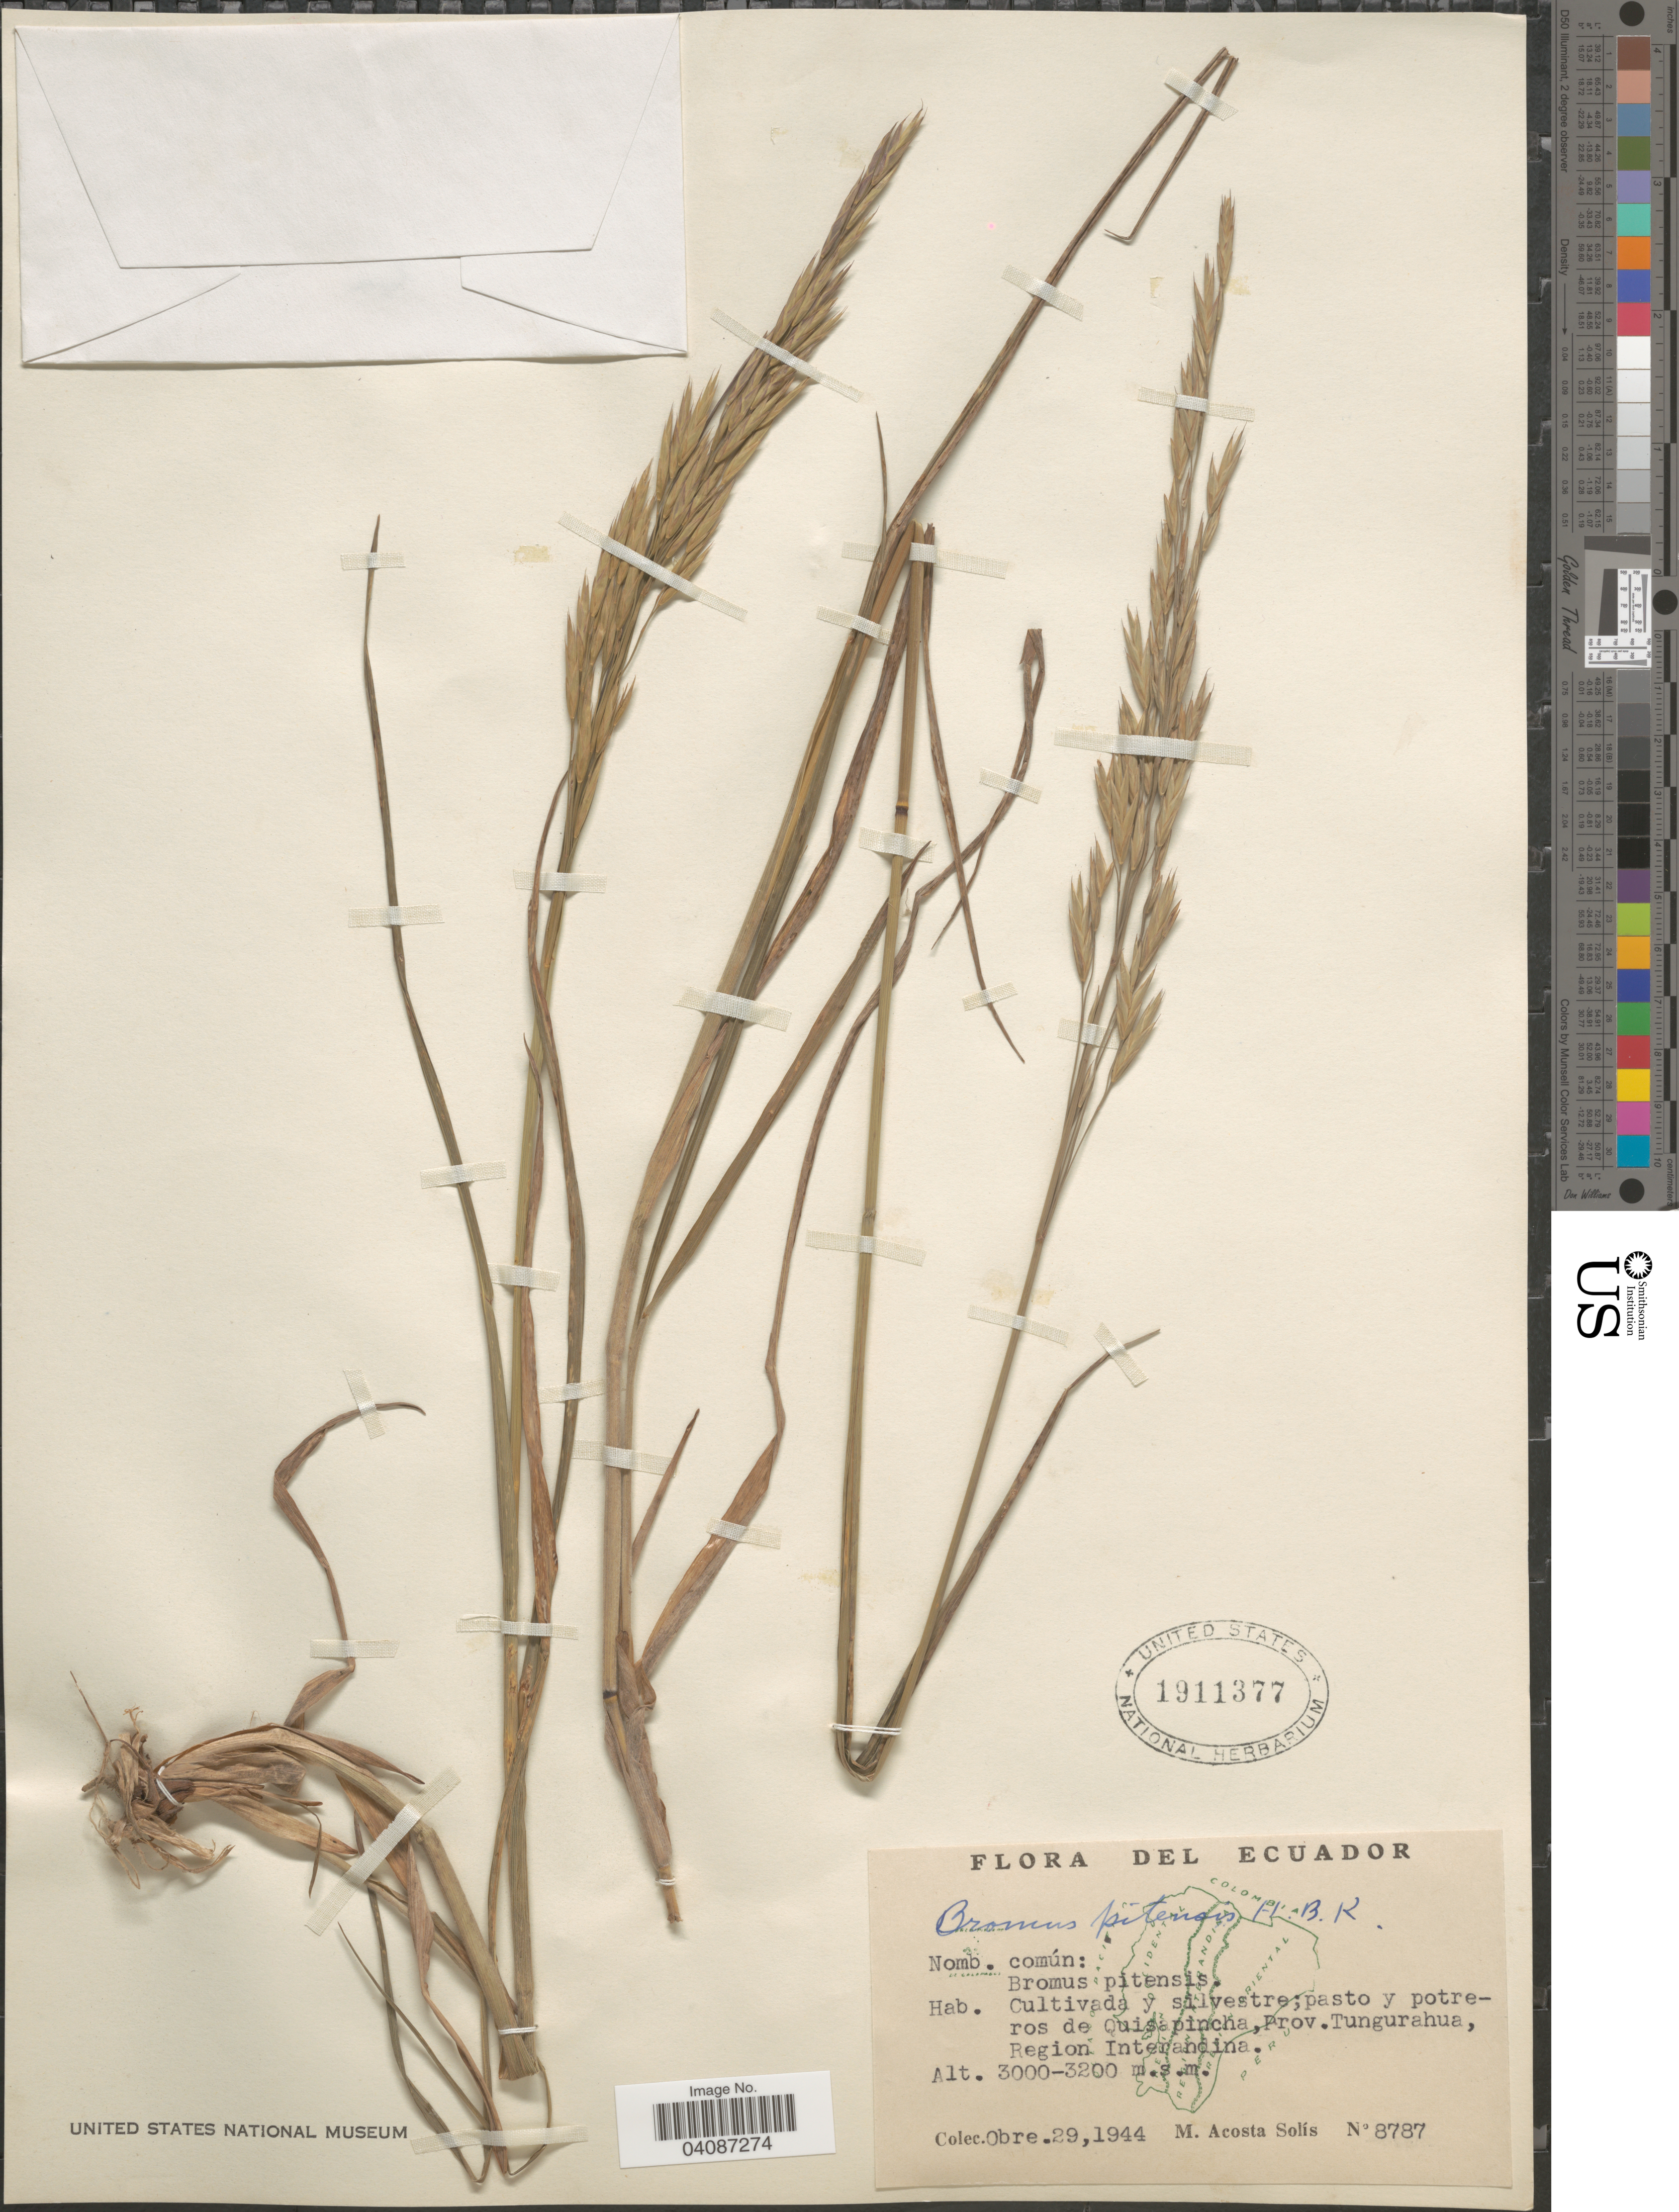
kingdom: Plantae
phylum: Tracheophyta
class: Liliopsida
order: Poales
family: Poaceae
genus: Bromus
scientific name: Bromus pitensis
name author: Kunth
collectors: M. Acosta Solis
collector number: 8787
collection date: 1944-10-29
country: Ecuador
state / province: Tungurahua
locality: Pasto y potreros de Quisapincha, Region Interandina.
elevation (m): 3000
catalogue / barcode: US 1911377